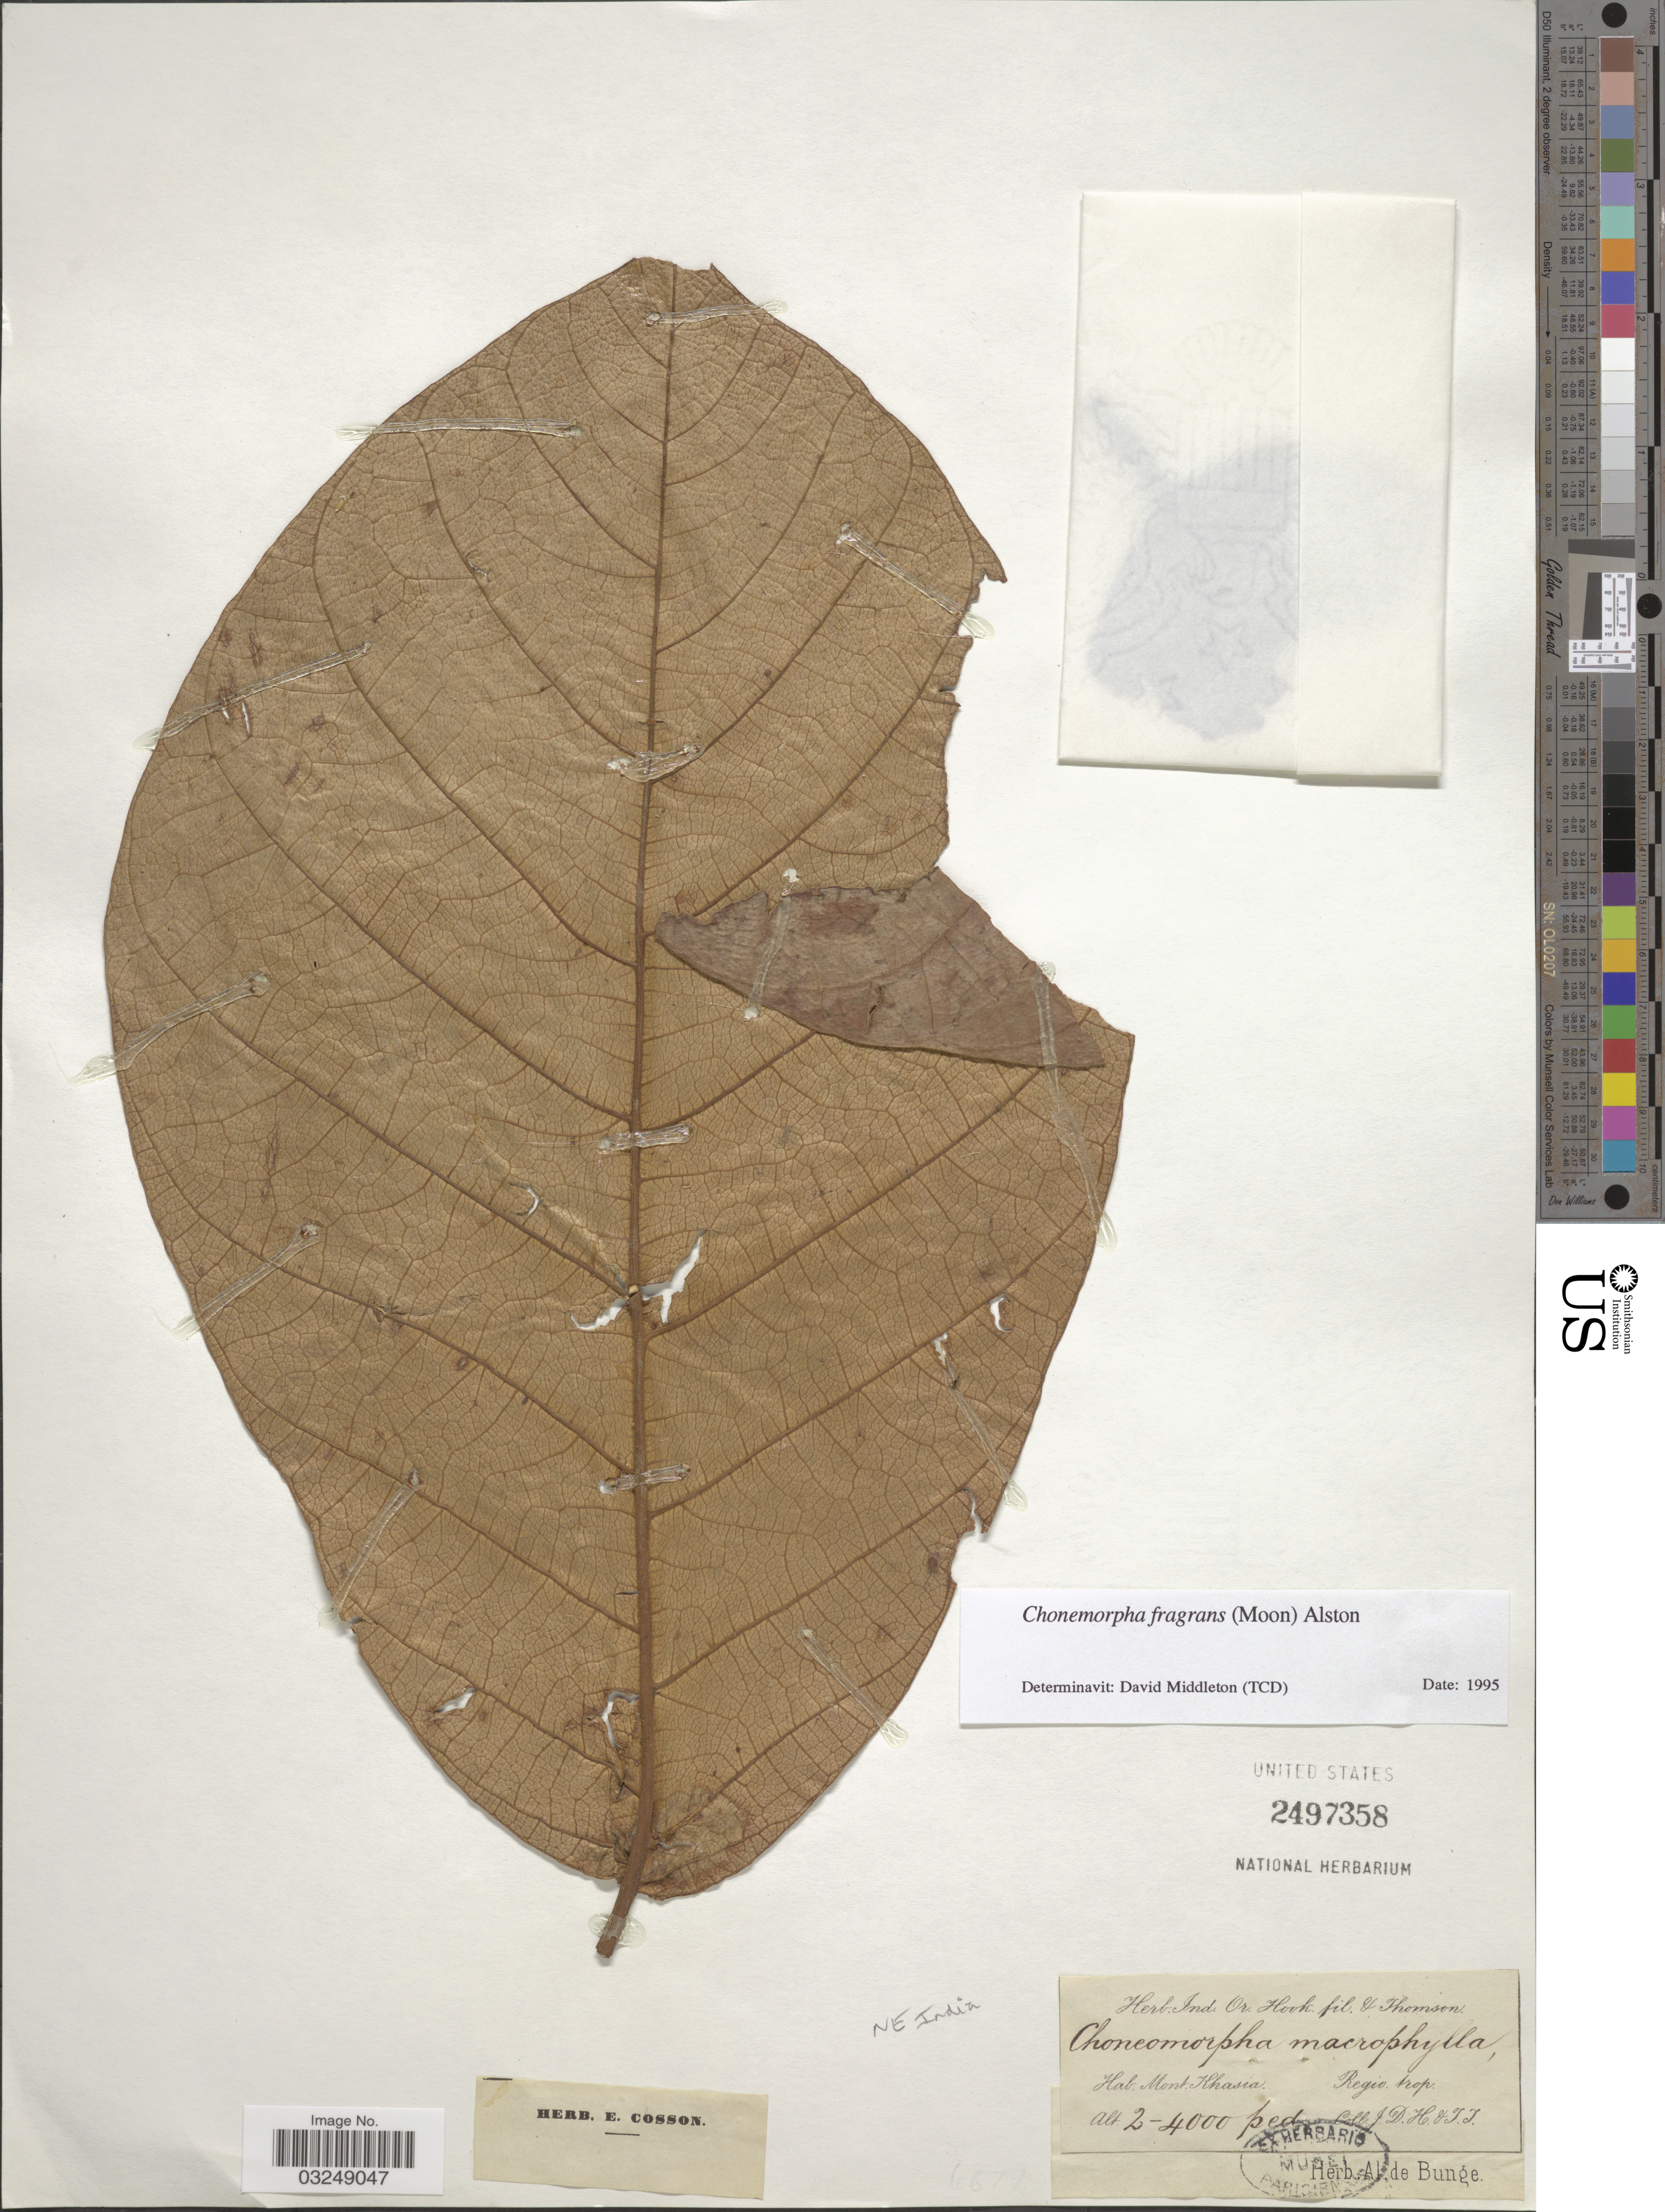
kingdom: Plantae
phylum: Tracheophyta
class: Magnoliopsida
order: Gentianales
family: Apocynaceae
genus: Chonemorpha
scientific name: Chonemorpha fragrans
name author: (K.H. Moon) Alston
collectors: J. D. Hooker & T. Thomson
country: India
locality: Mont. Khasia. Regio trop. NE India.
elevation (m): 610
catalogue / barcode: US 2497358